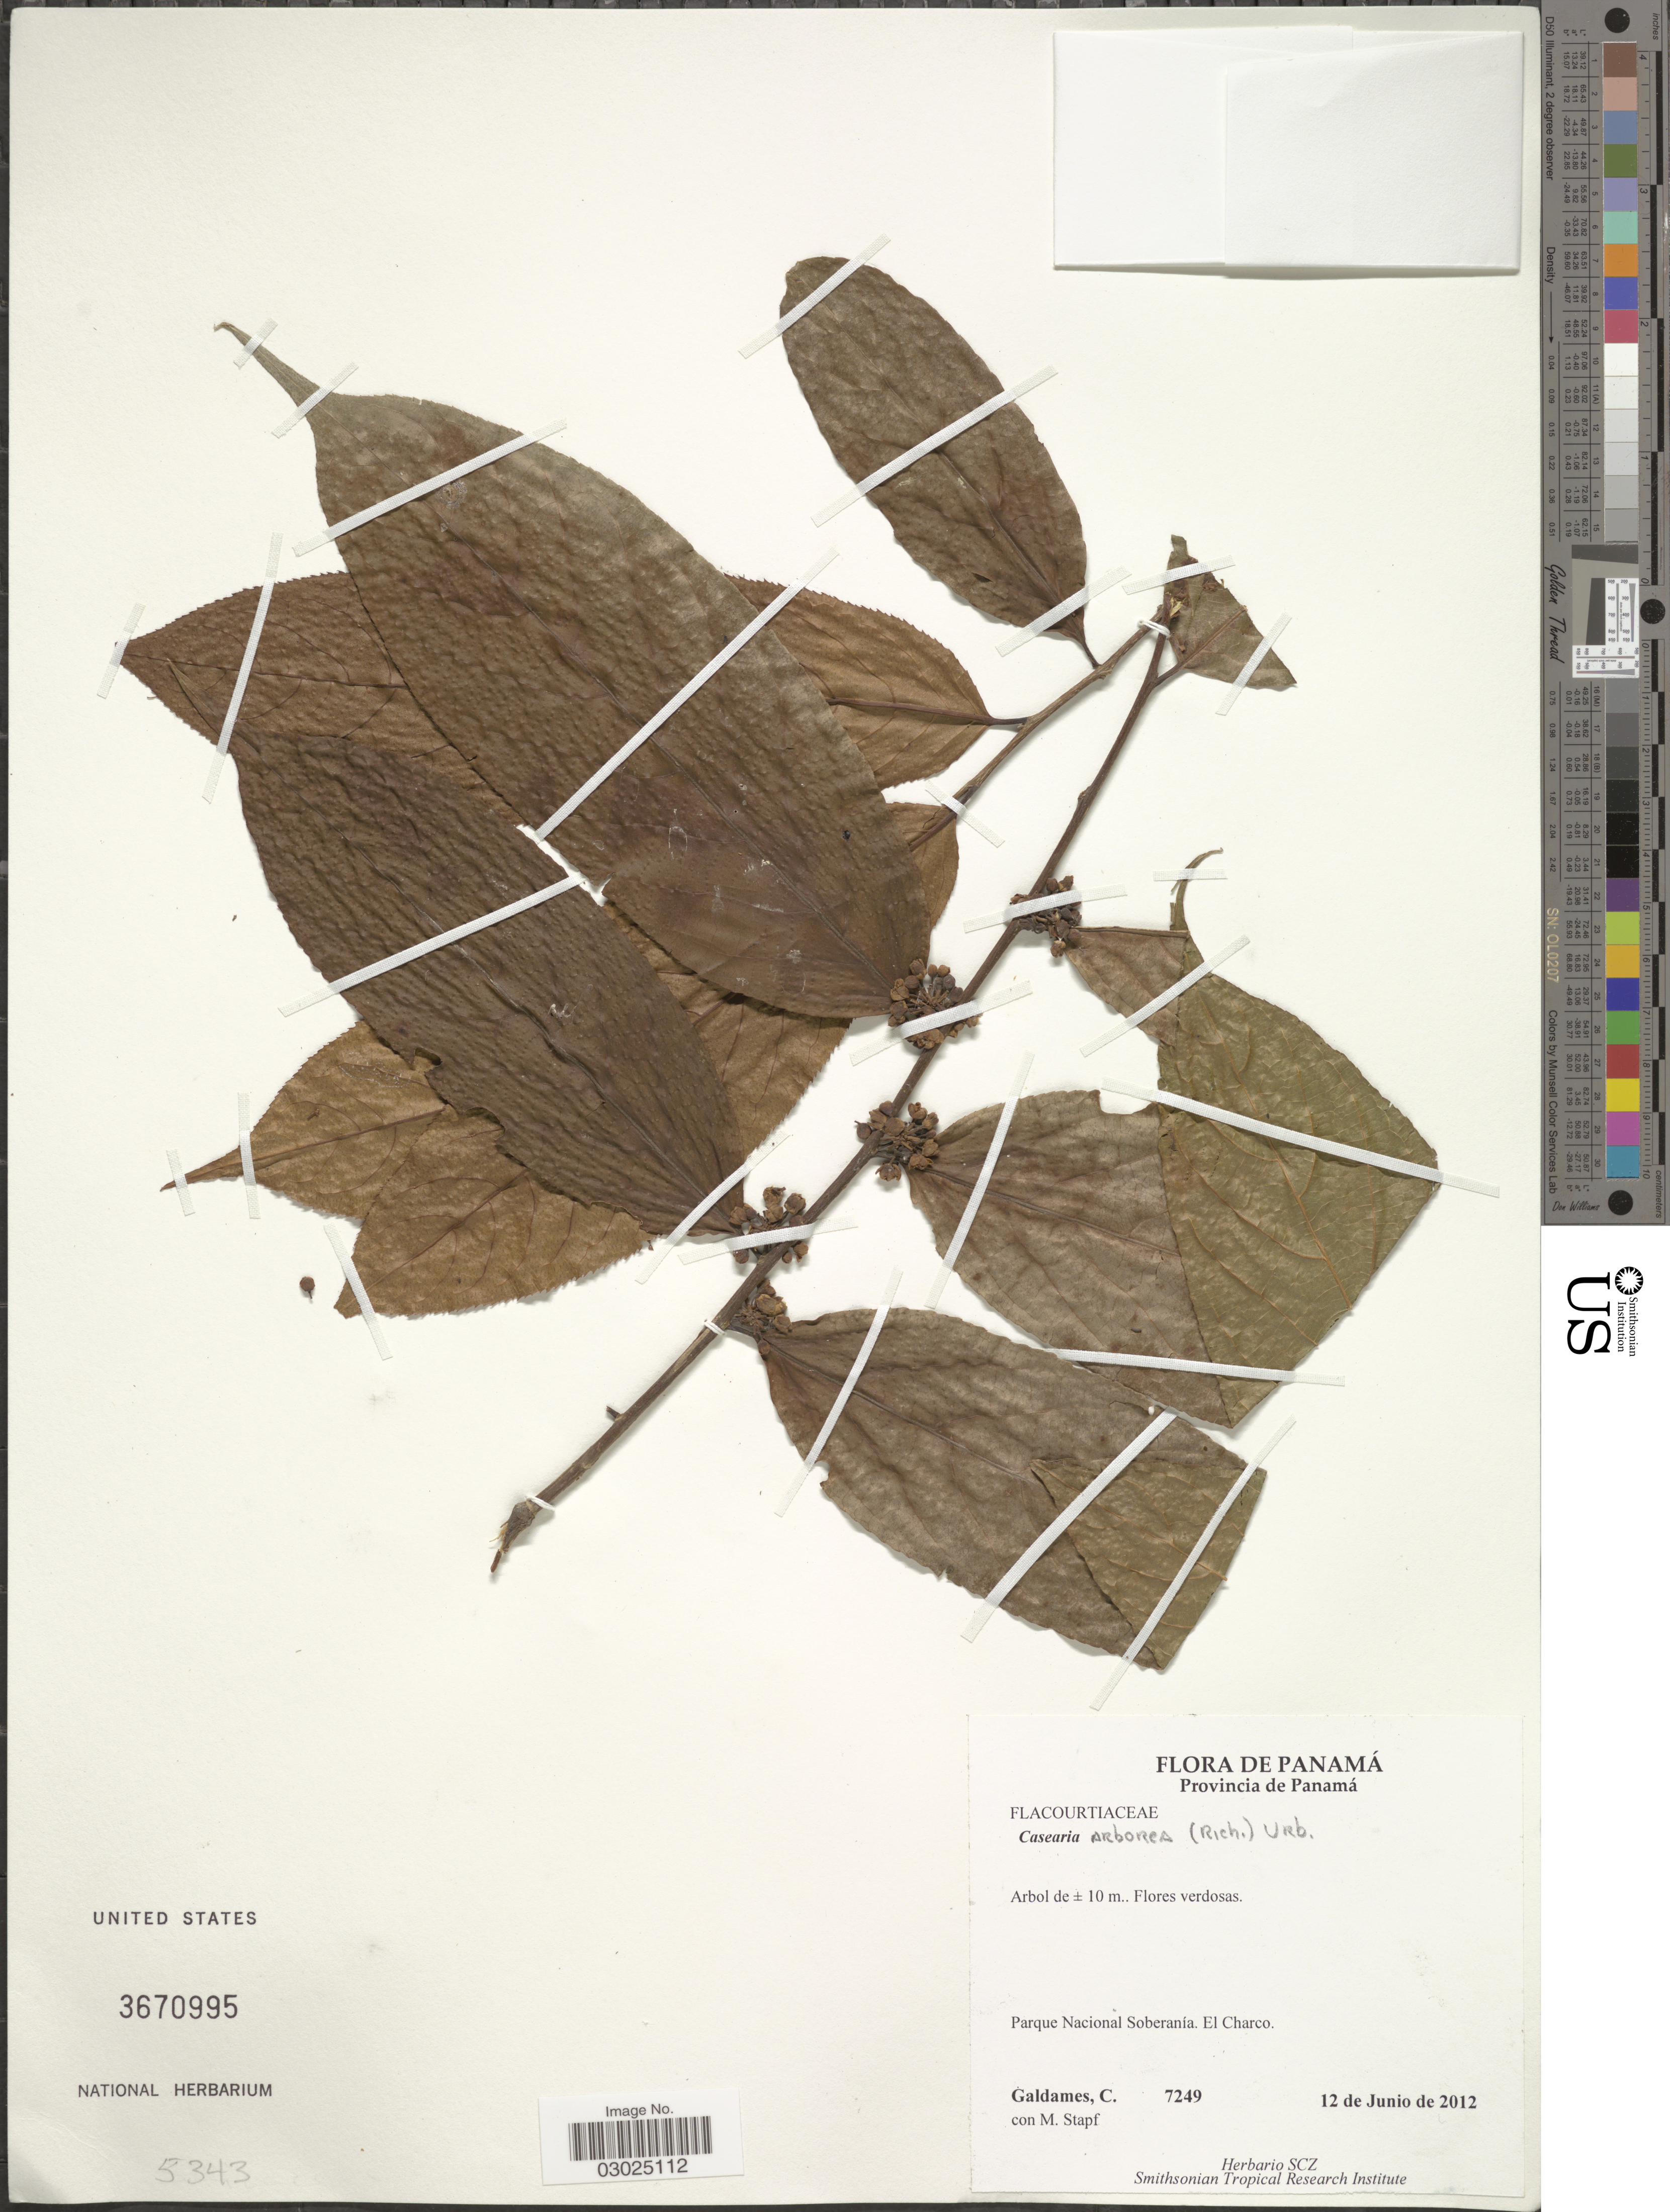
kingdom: Plantae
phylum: Tracheophyta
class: Magnoliopsida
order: Malpighiales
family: Salicaceae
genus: Casearia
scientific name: Casearia arborea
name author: (Rich.) Urb.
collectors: C. Galdames & M. Stapf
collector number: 7249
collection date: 2012-06-12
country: Panama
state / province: Panamá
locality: Parque Nacional Soberanía. El Charco.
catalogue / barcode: US 3670995